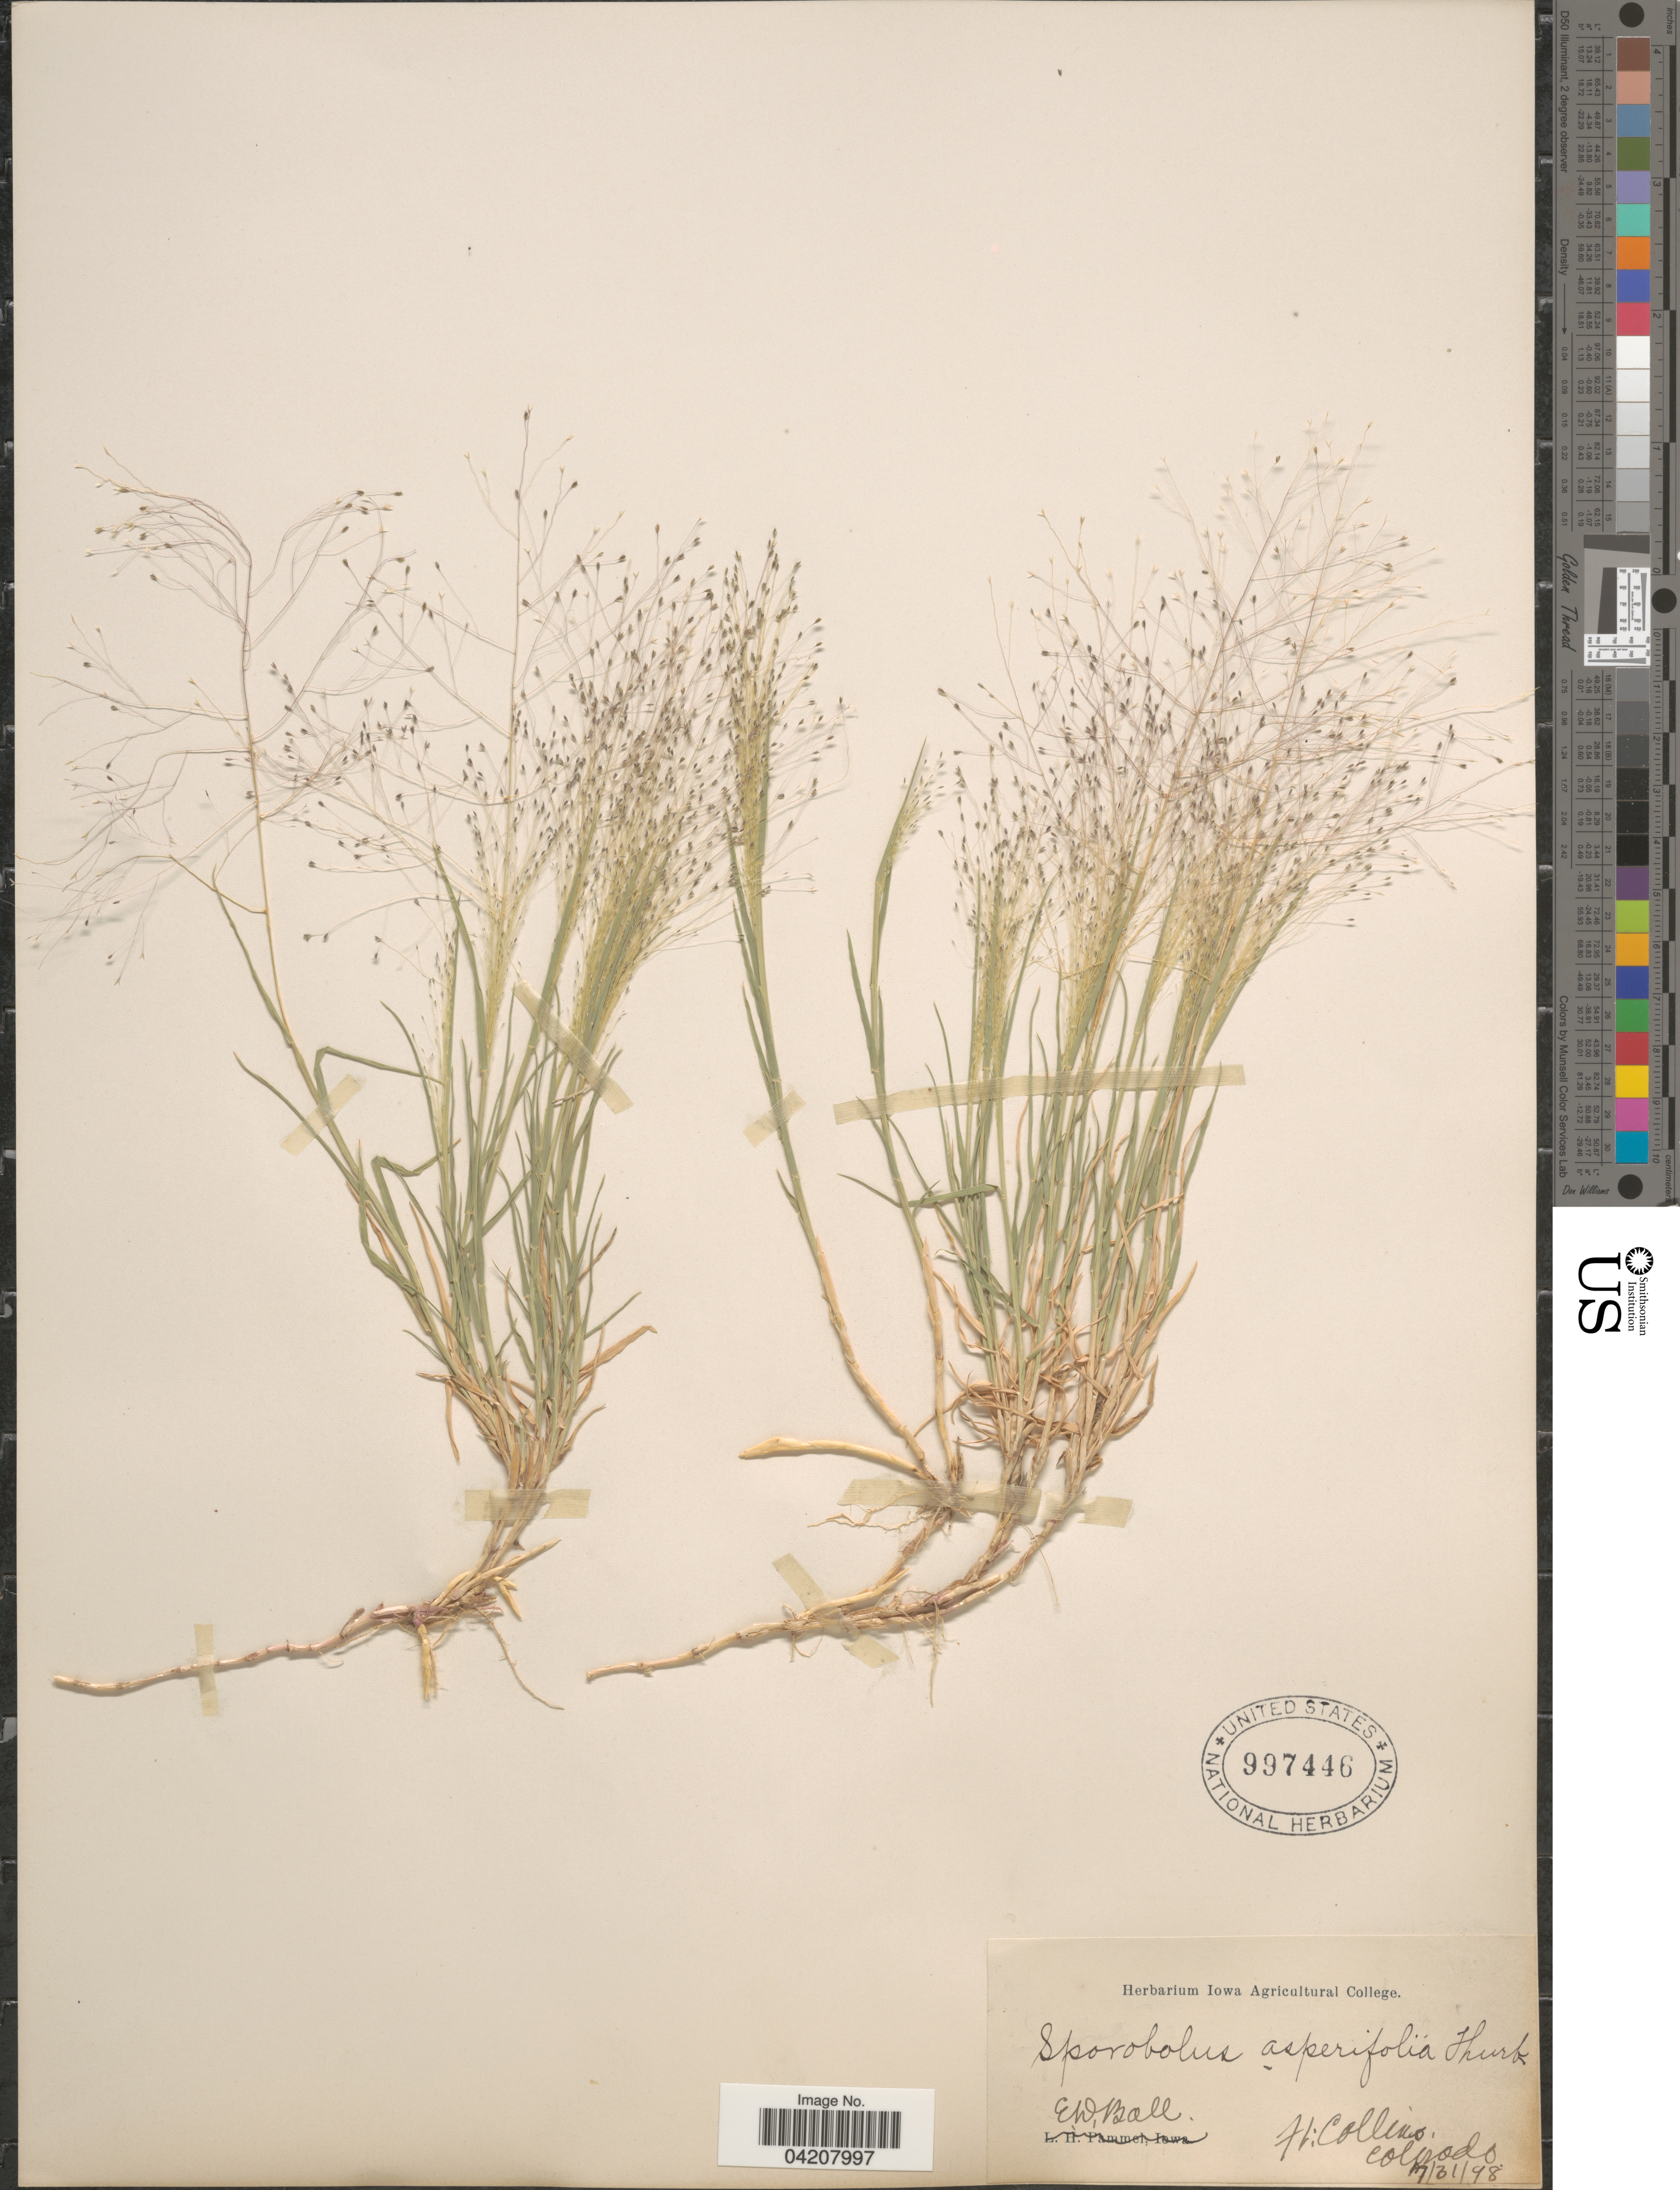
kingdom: Plantae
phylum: Tracheophyta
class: Liliopsida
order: Poales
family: Poaceae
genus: Muhlenbergia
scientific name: Muhlenbergia asperifolia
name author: (Nees & Meyen ex Trin.) Parodi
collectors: E. Ball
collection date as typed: Transcribed d/m/y: 31/7/98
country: United States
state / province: Colorado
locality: Ft. Collins.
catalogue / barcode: US 997446